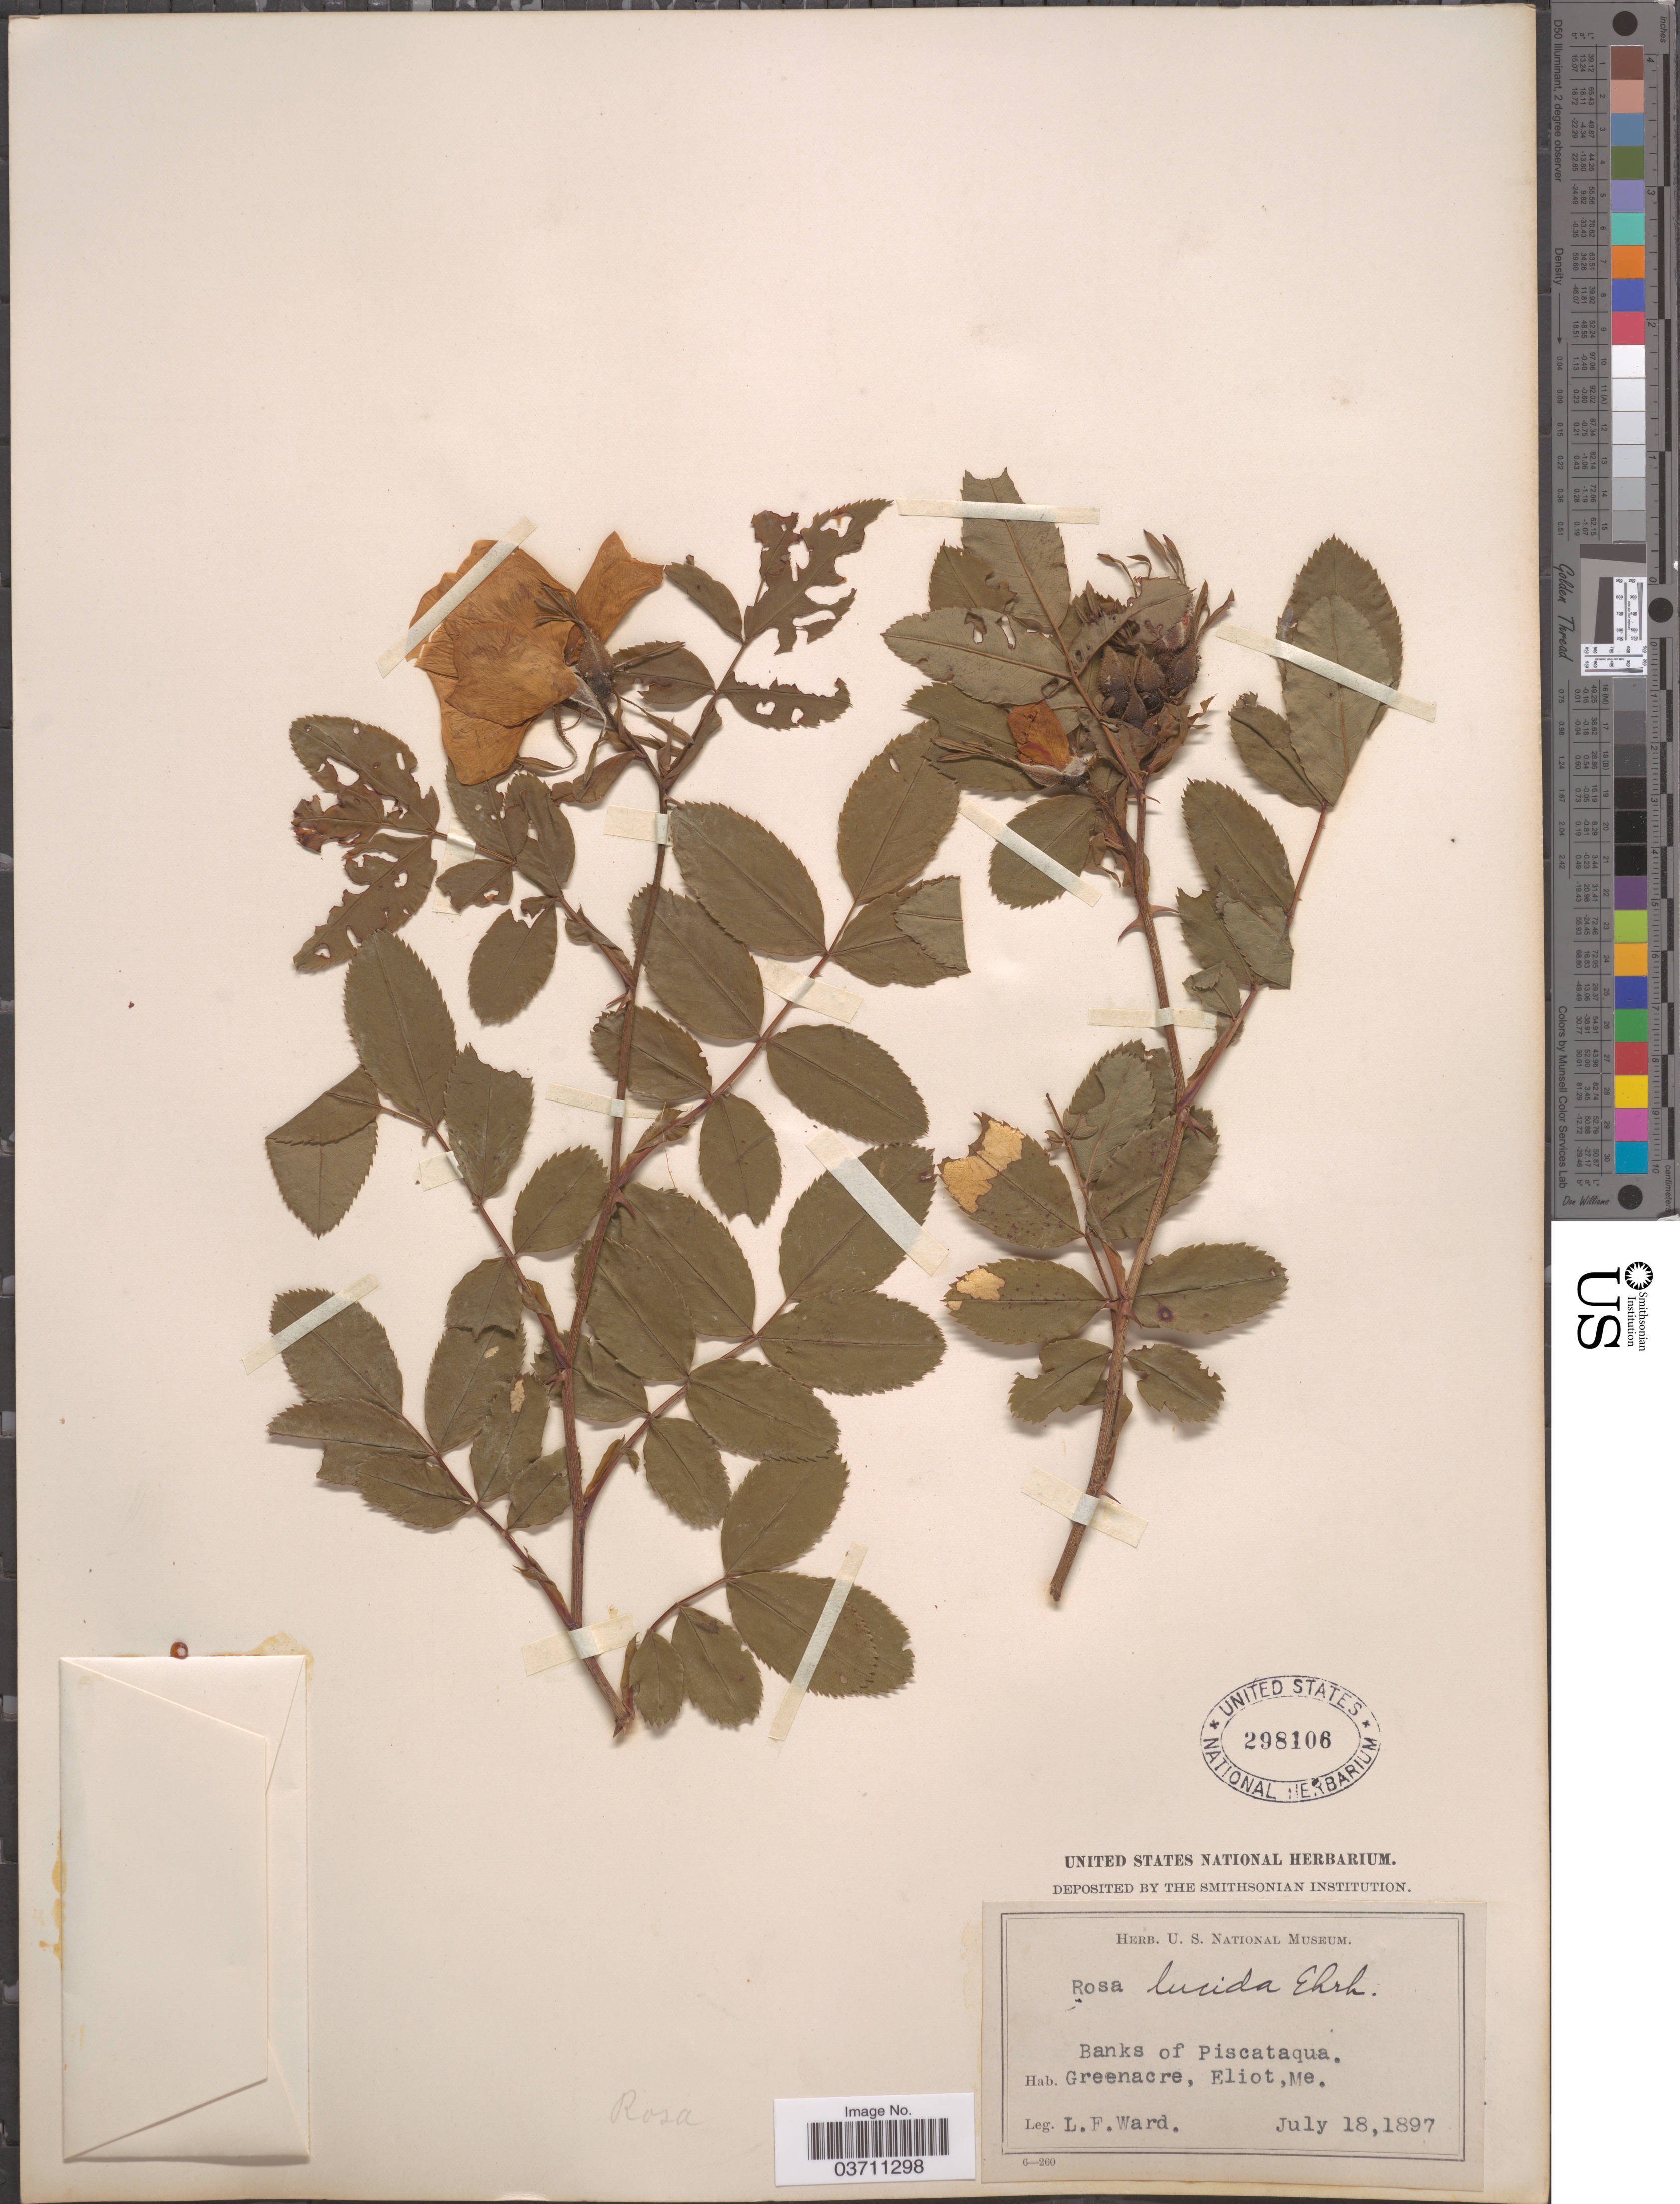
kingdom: Plantae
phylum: Tracheophyta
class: Magnoliopsida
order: Rosales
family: Rosaceae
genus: Rosa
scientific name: Rosa lucida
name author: Meehan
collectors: L. Ward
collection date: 1897-07-18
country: United States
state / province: Maine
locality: Banks of Piscataqua. Greenacre, Eliot.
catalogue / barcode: US 298106